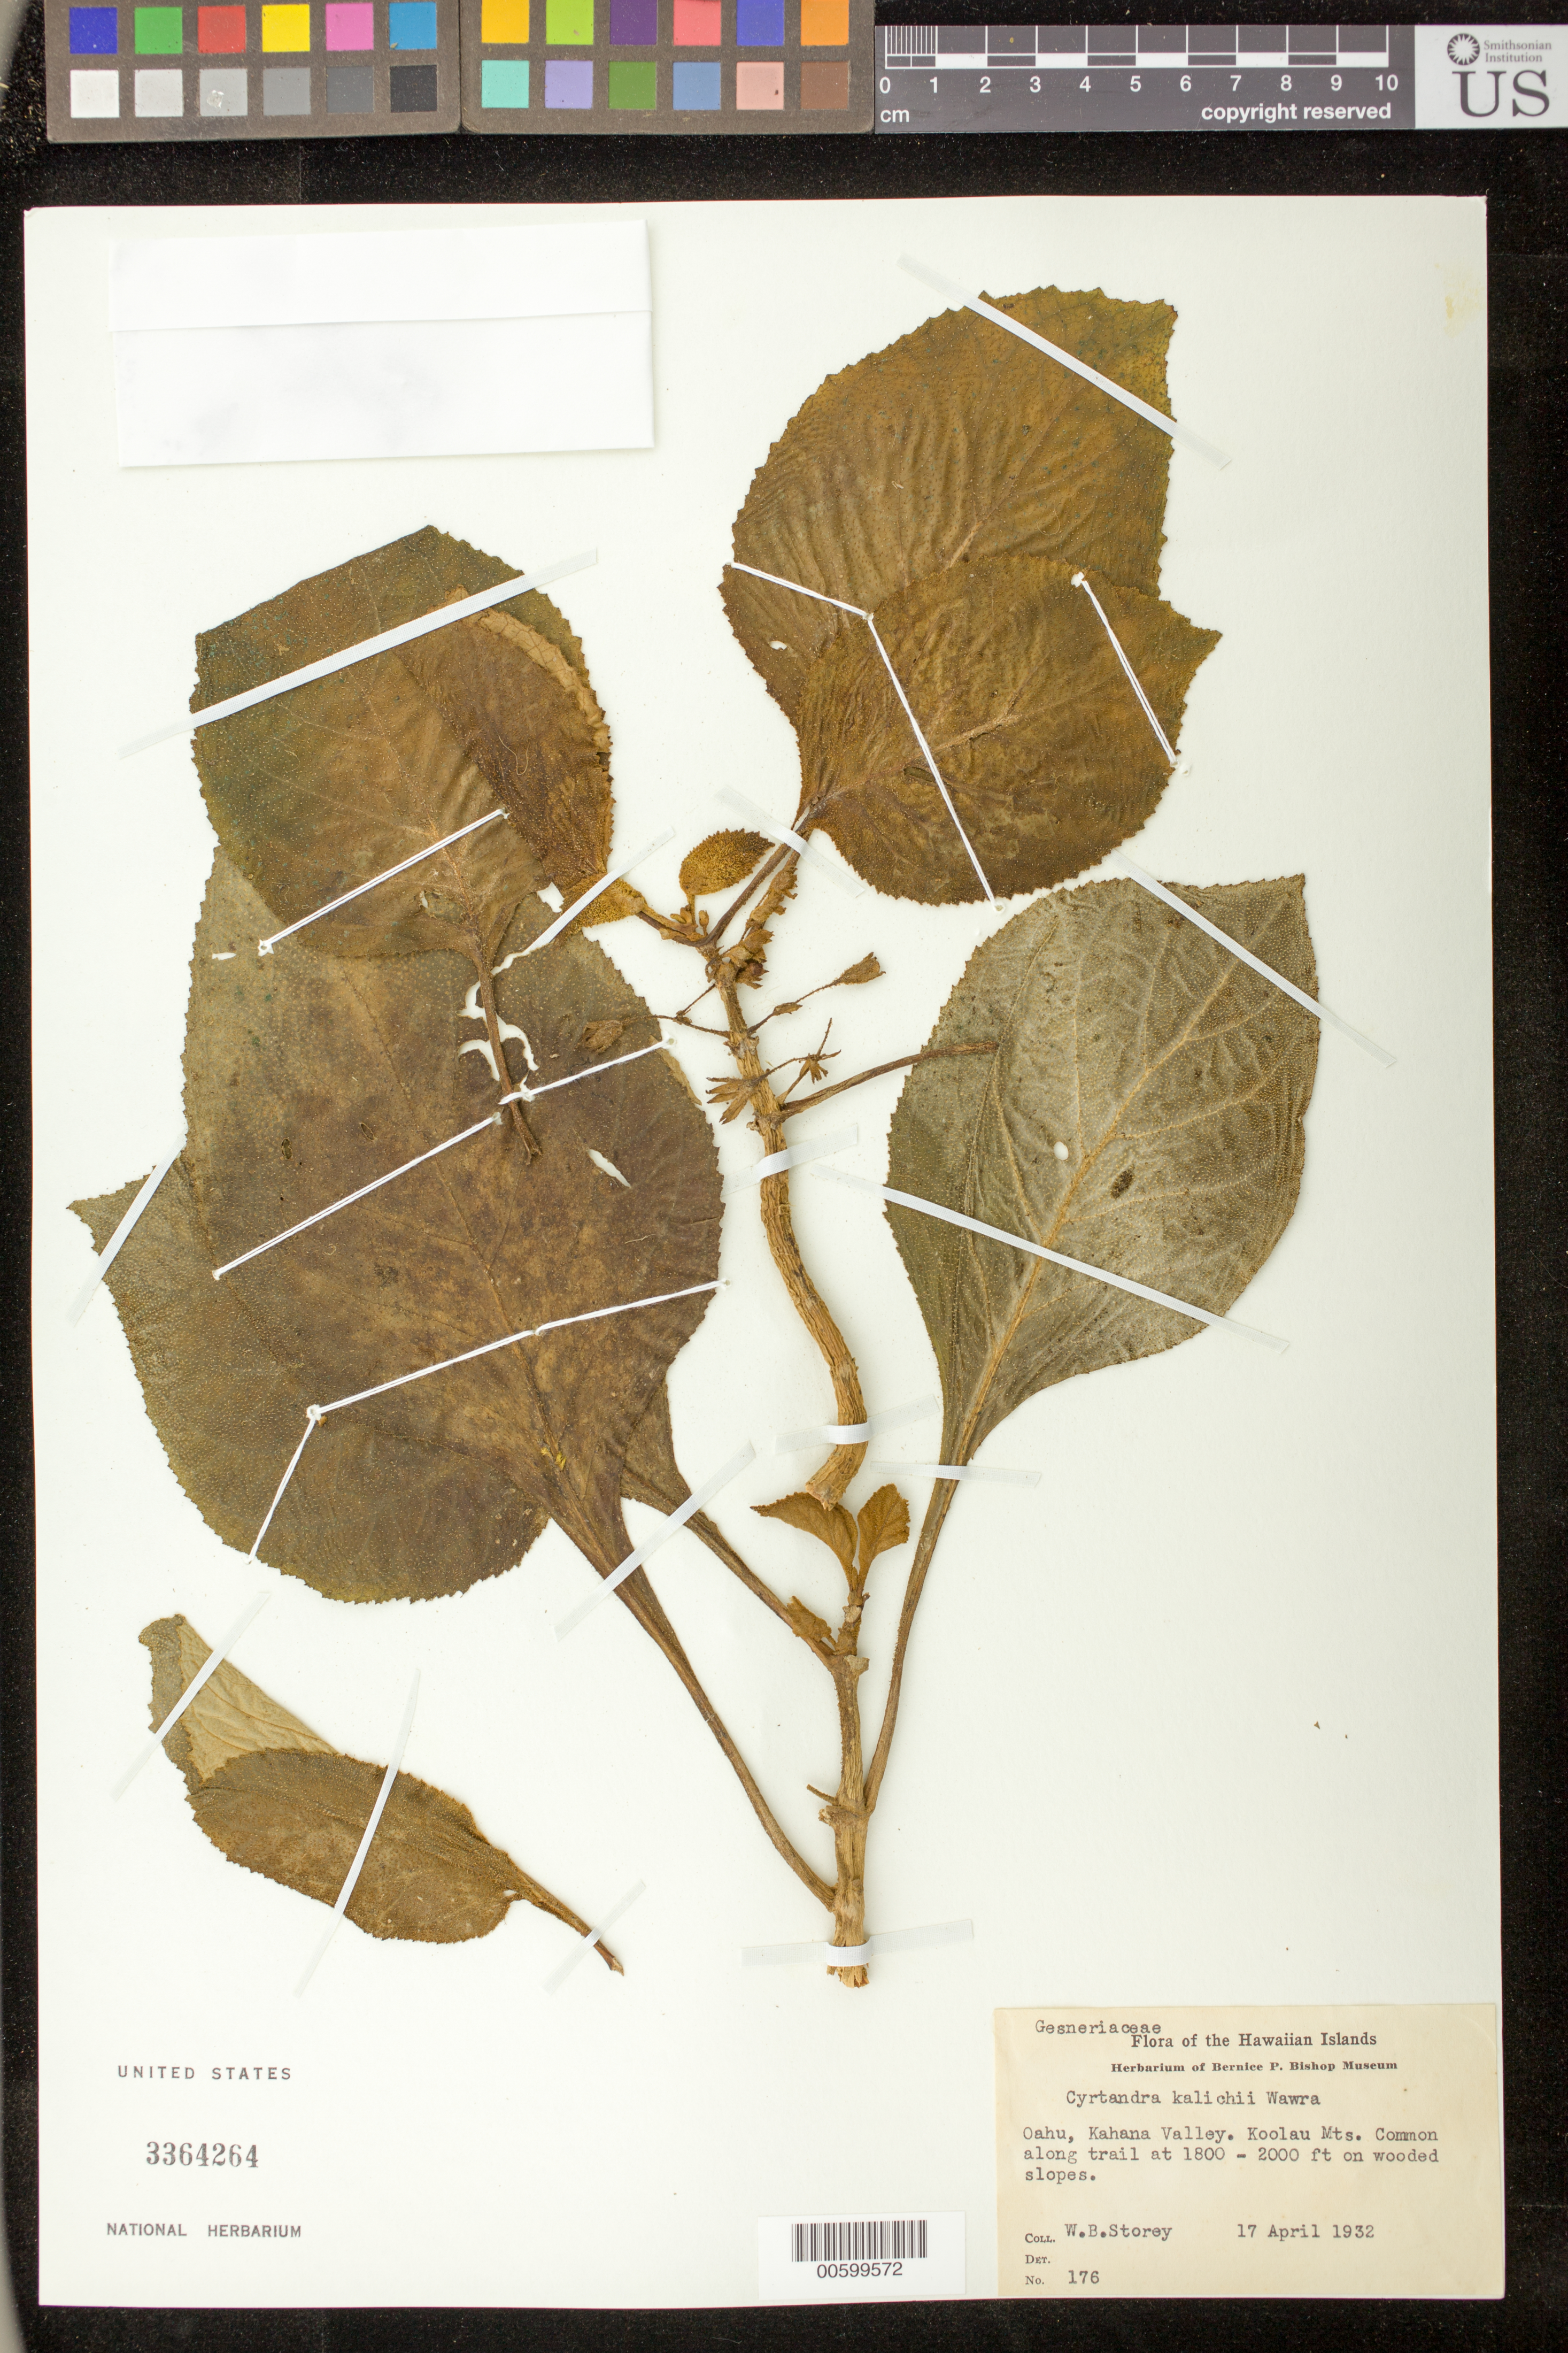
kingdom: Plantae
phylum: Tracheophyta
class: Magnoliopsida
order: Lamiales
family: Gesneriaceae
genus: Cyrtandra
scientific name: Cyrtandra kalichii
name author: Wawra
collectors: W. Storey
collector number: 176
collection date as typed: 17 Apr 1932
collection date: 1932-04-17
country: United States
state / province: Hawaii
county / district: Honolulu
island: Oahu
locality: Kahana Valley. Koolau Mts.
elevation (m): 548.64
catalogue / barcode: US 3364264